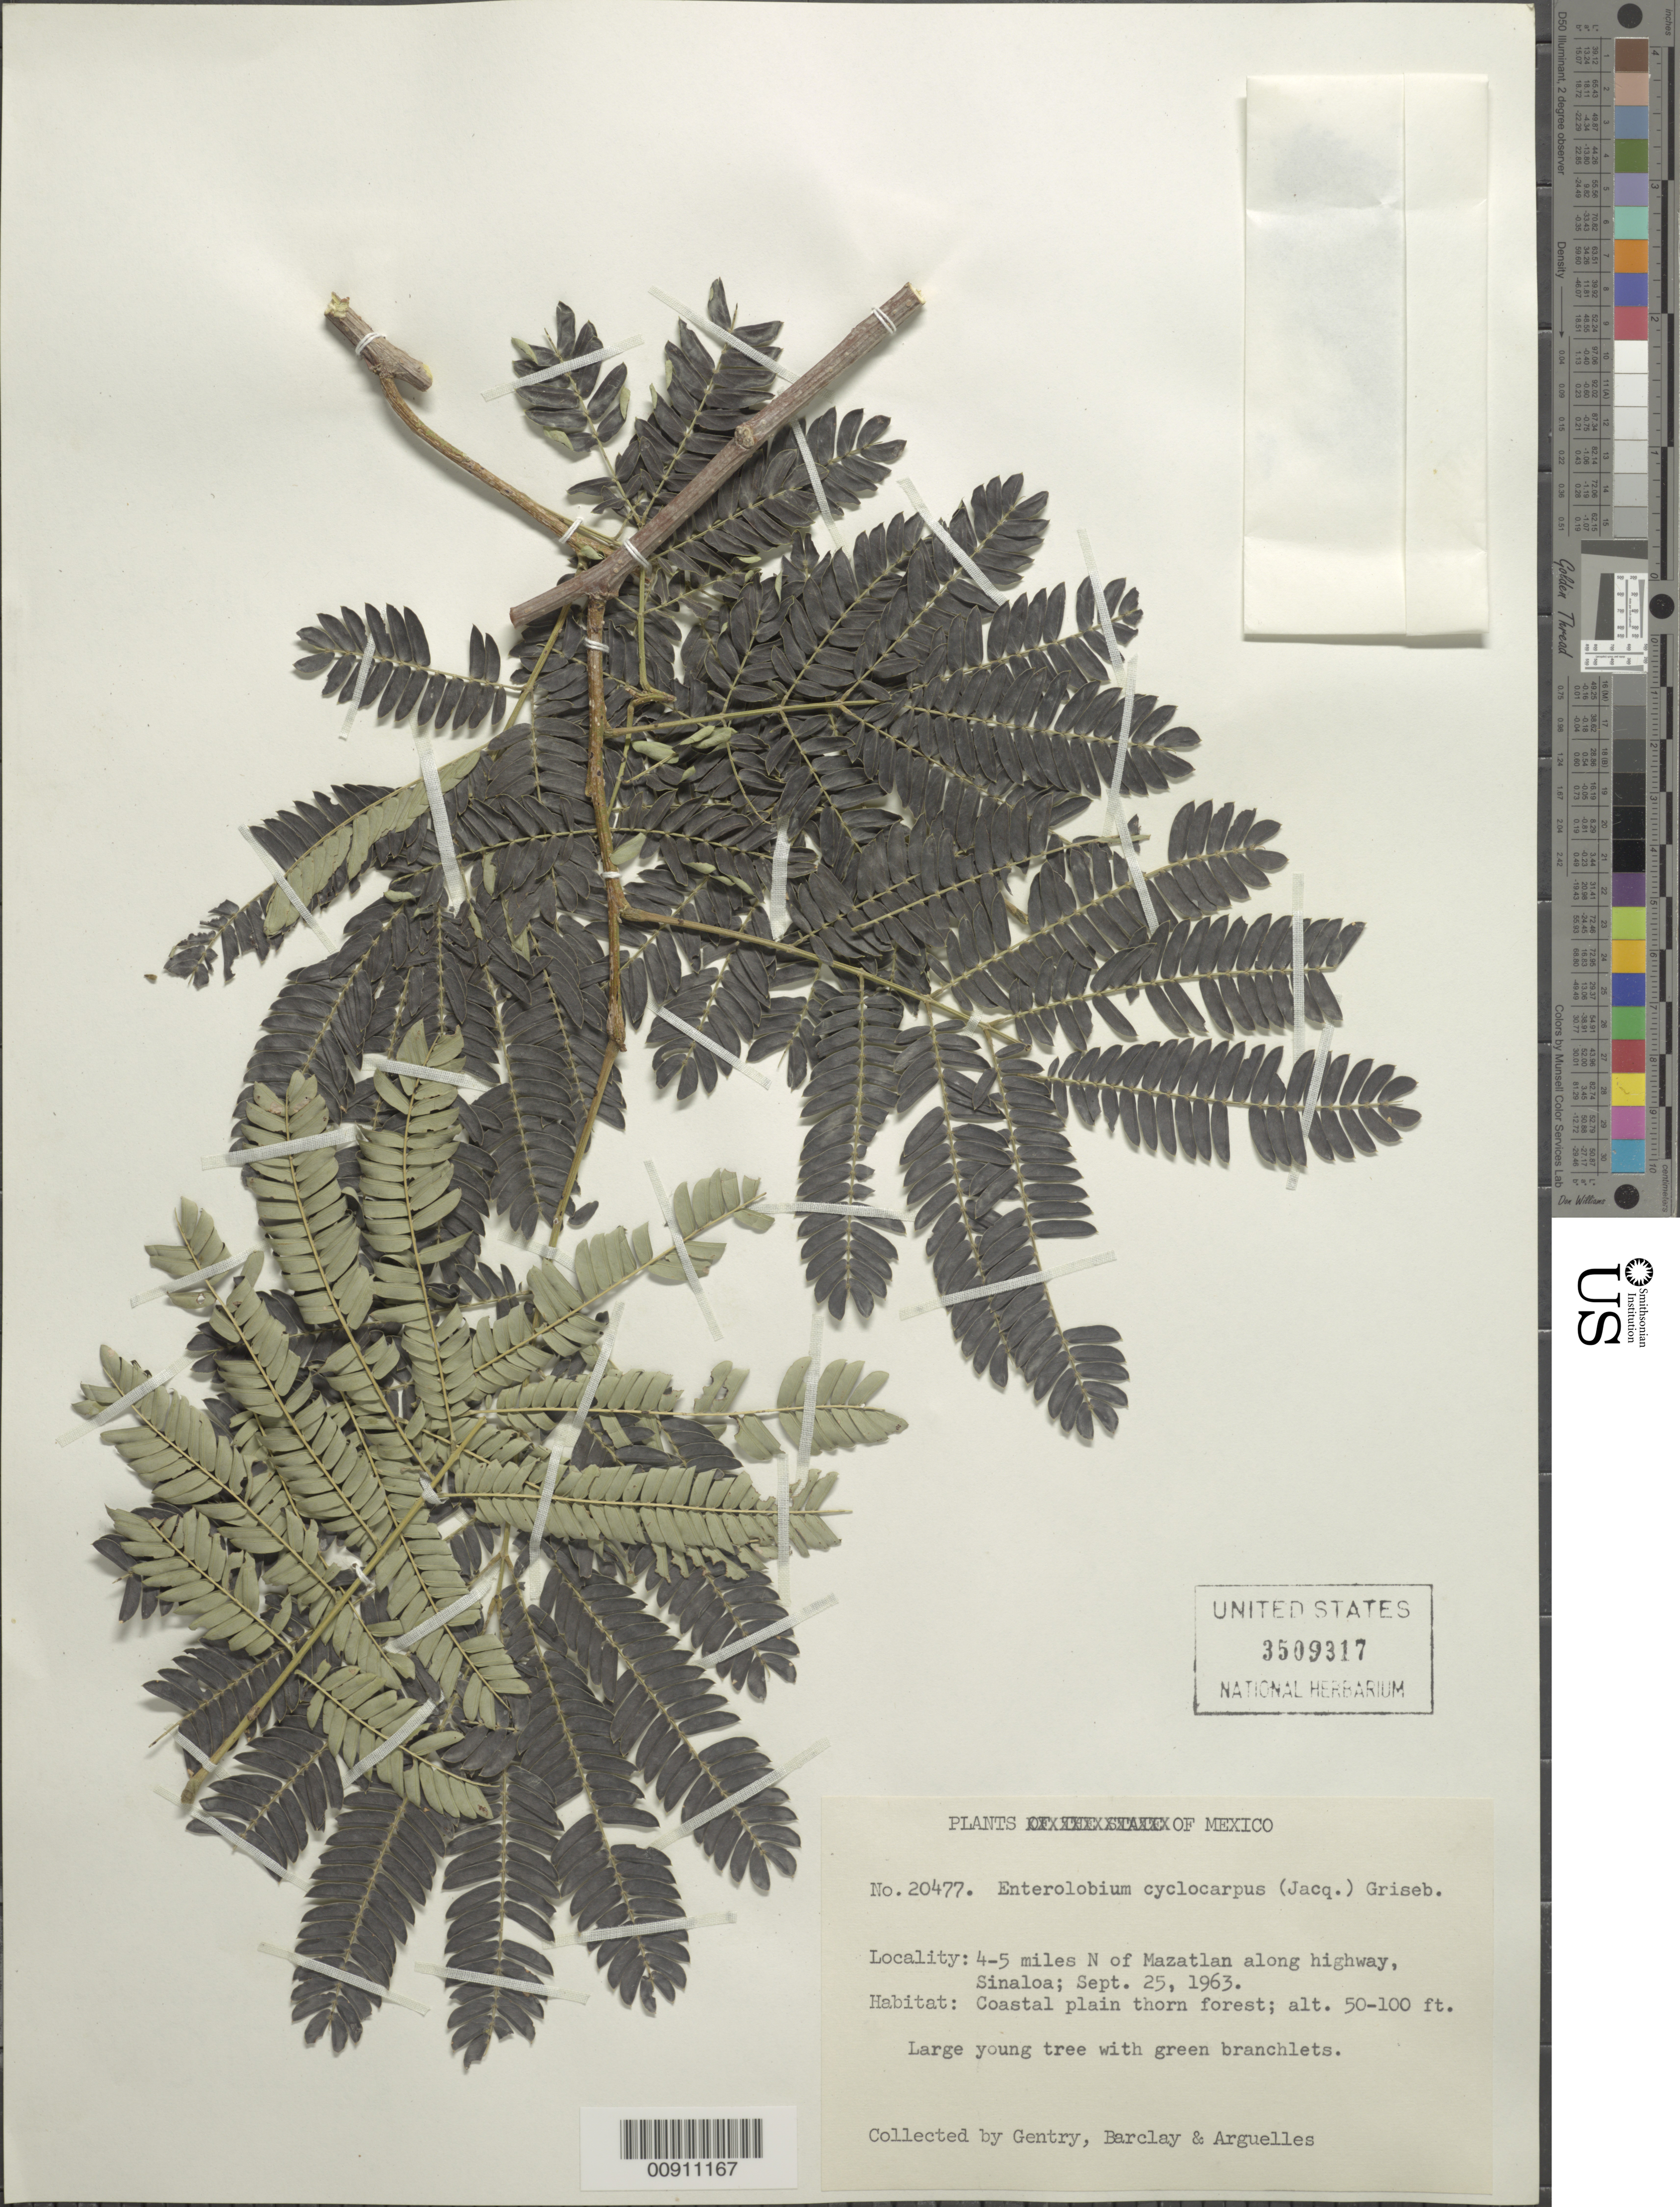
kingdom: Plantae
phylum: Tracheophyta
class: Magnoliopsida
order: Fabales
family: Fabaceae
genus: Enterolobium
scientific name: Enterolobium cyclocarpum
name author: (Jacq.) Griseb.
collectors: Gentry, --, -- Barclay & Arguelles, --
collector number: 20477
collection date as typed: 25 Sep 1963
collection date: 1963-09-25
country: Mexico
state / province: Sinaloa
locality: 4-5 miles N of Mazatlan along highway, Sinaloa.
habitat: Coastal plain thorn forest.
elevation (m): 15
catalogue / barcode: US 3509317